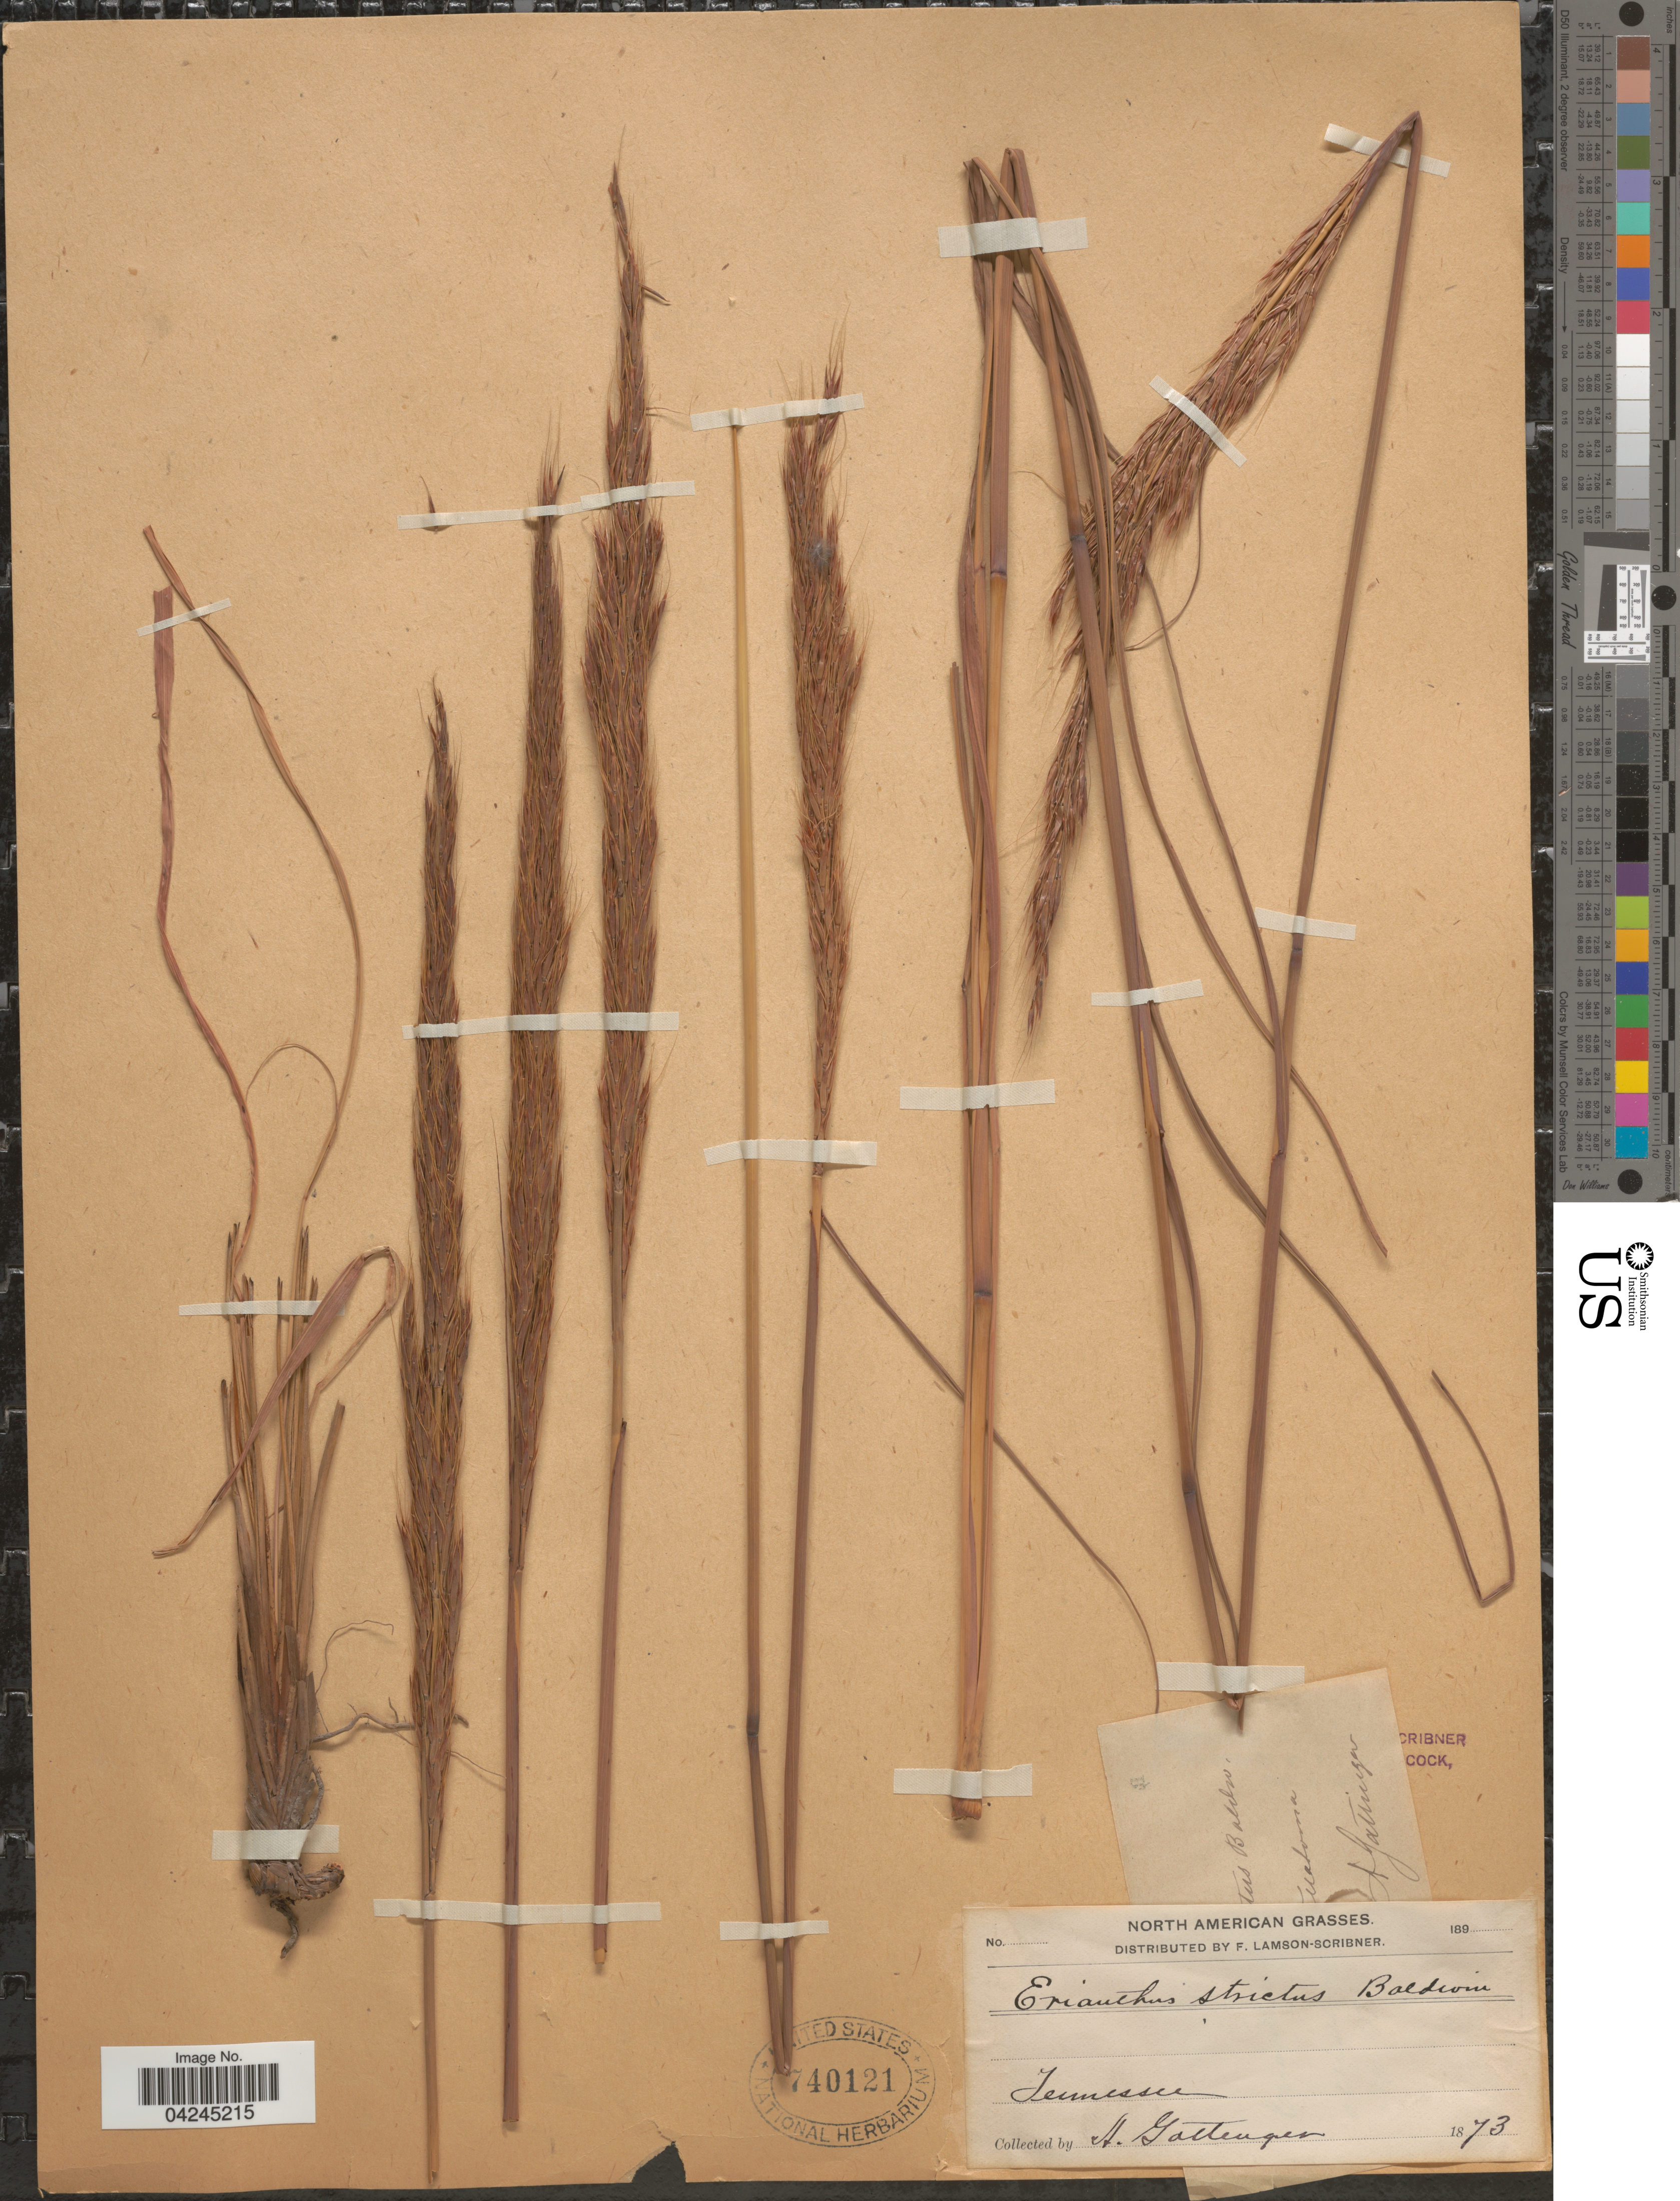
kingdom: Plantae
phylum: Tracheophyta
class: Liliopsida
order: Poales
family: Poaceae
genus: Erianthus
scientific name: Erianthus strictus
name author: Baldwin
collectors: A. Gattinger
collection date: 1873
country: United States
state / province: Tennessee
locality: Tullahoma.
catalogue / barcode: US 740121